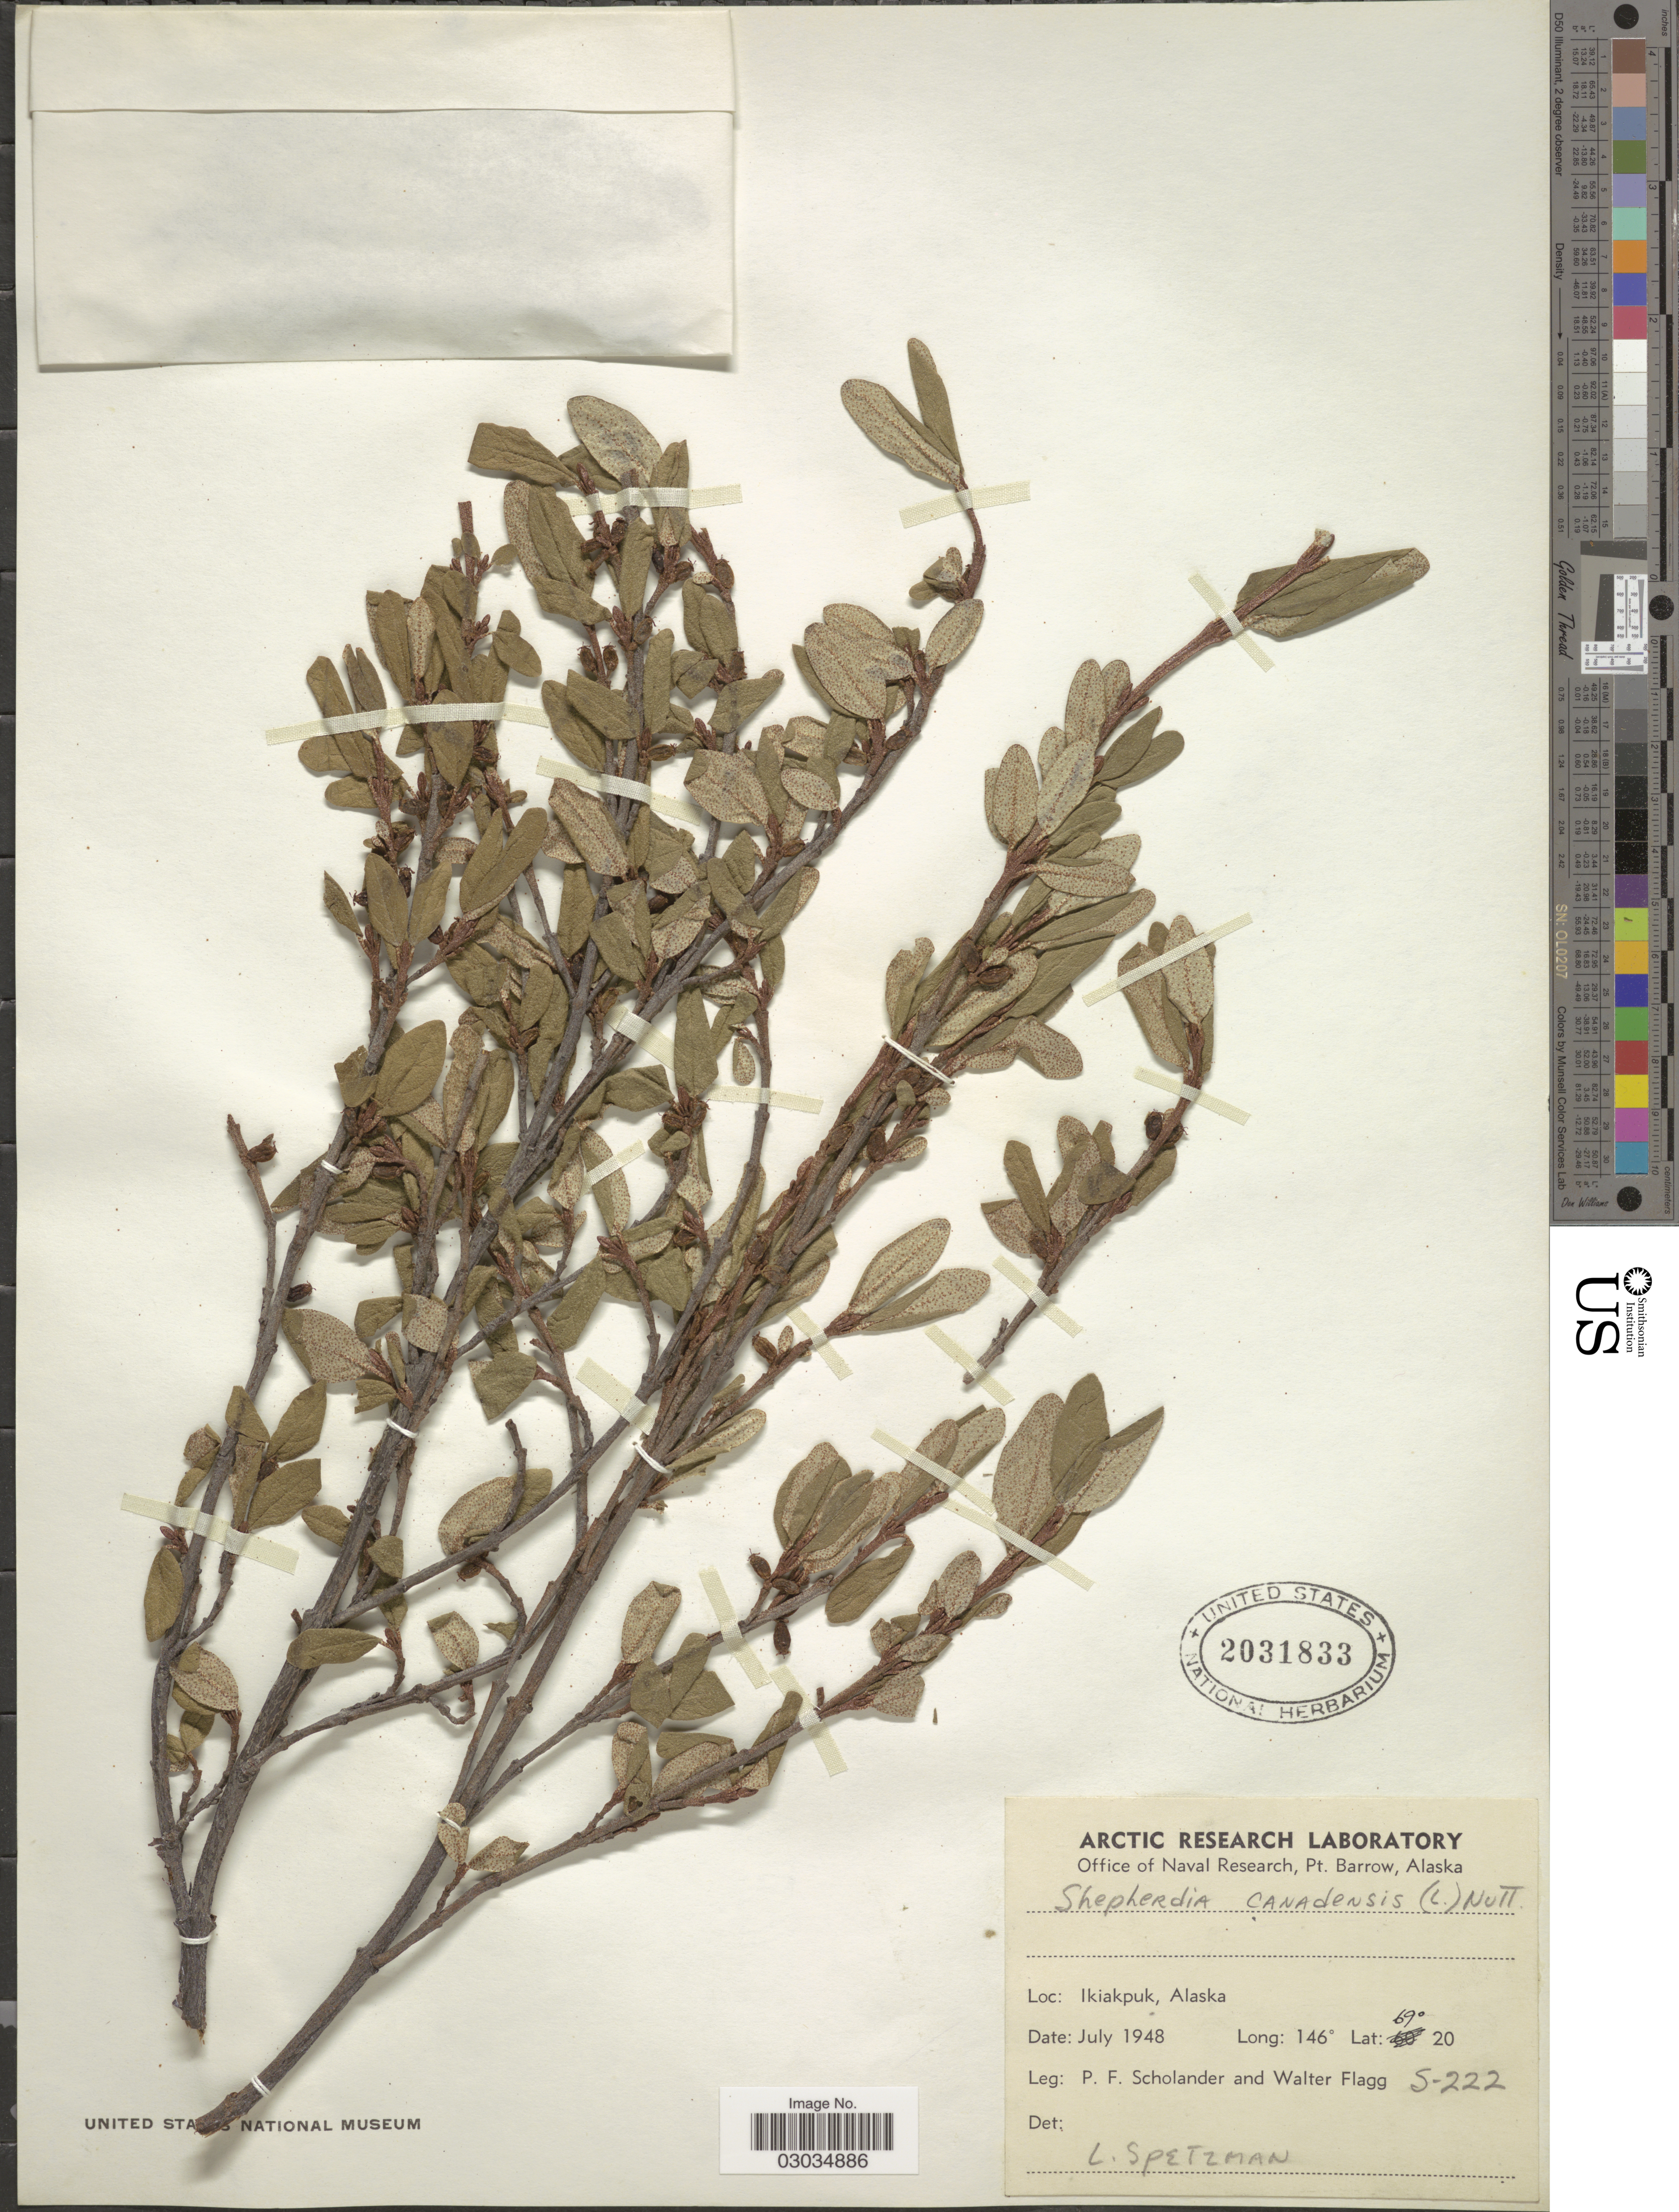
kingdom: Plantae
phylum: Tracheophyta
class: Magnoliopsida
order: Rosales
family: Elaeagnaceae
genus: Shepherdia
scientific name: Shepherdia canadensis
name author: (L.) Nutt.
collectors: P. Scholander & W. Flagg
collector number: S-222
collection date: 1948-07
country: United States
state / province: Alaska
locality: Ikiakpuk.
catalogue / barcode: US 2031833